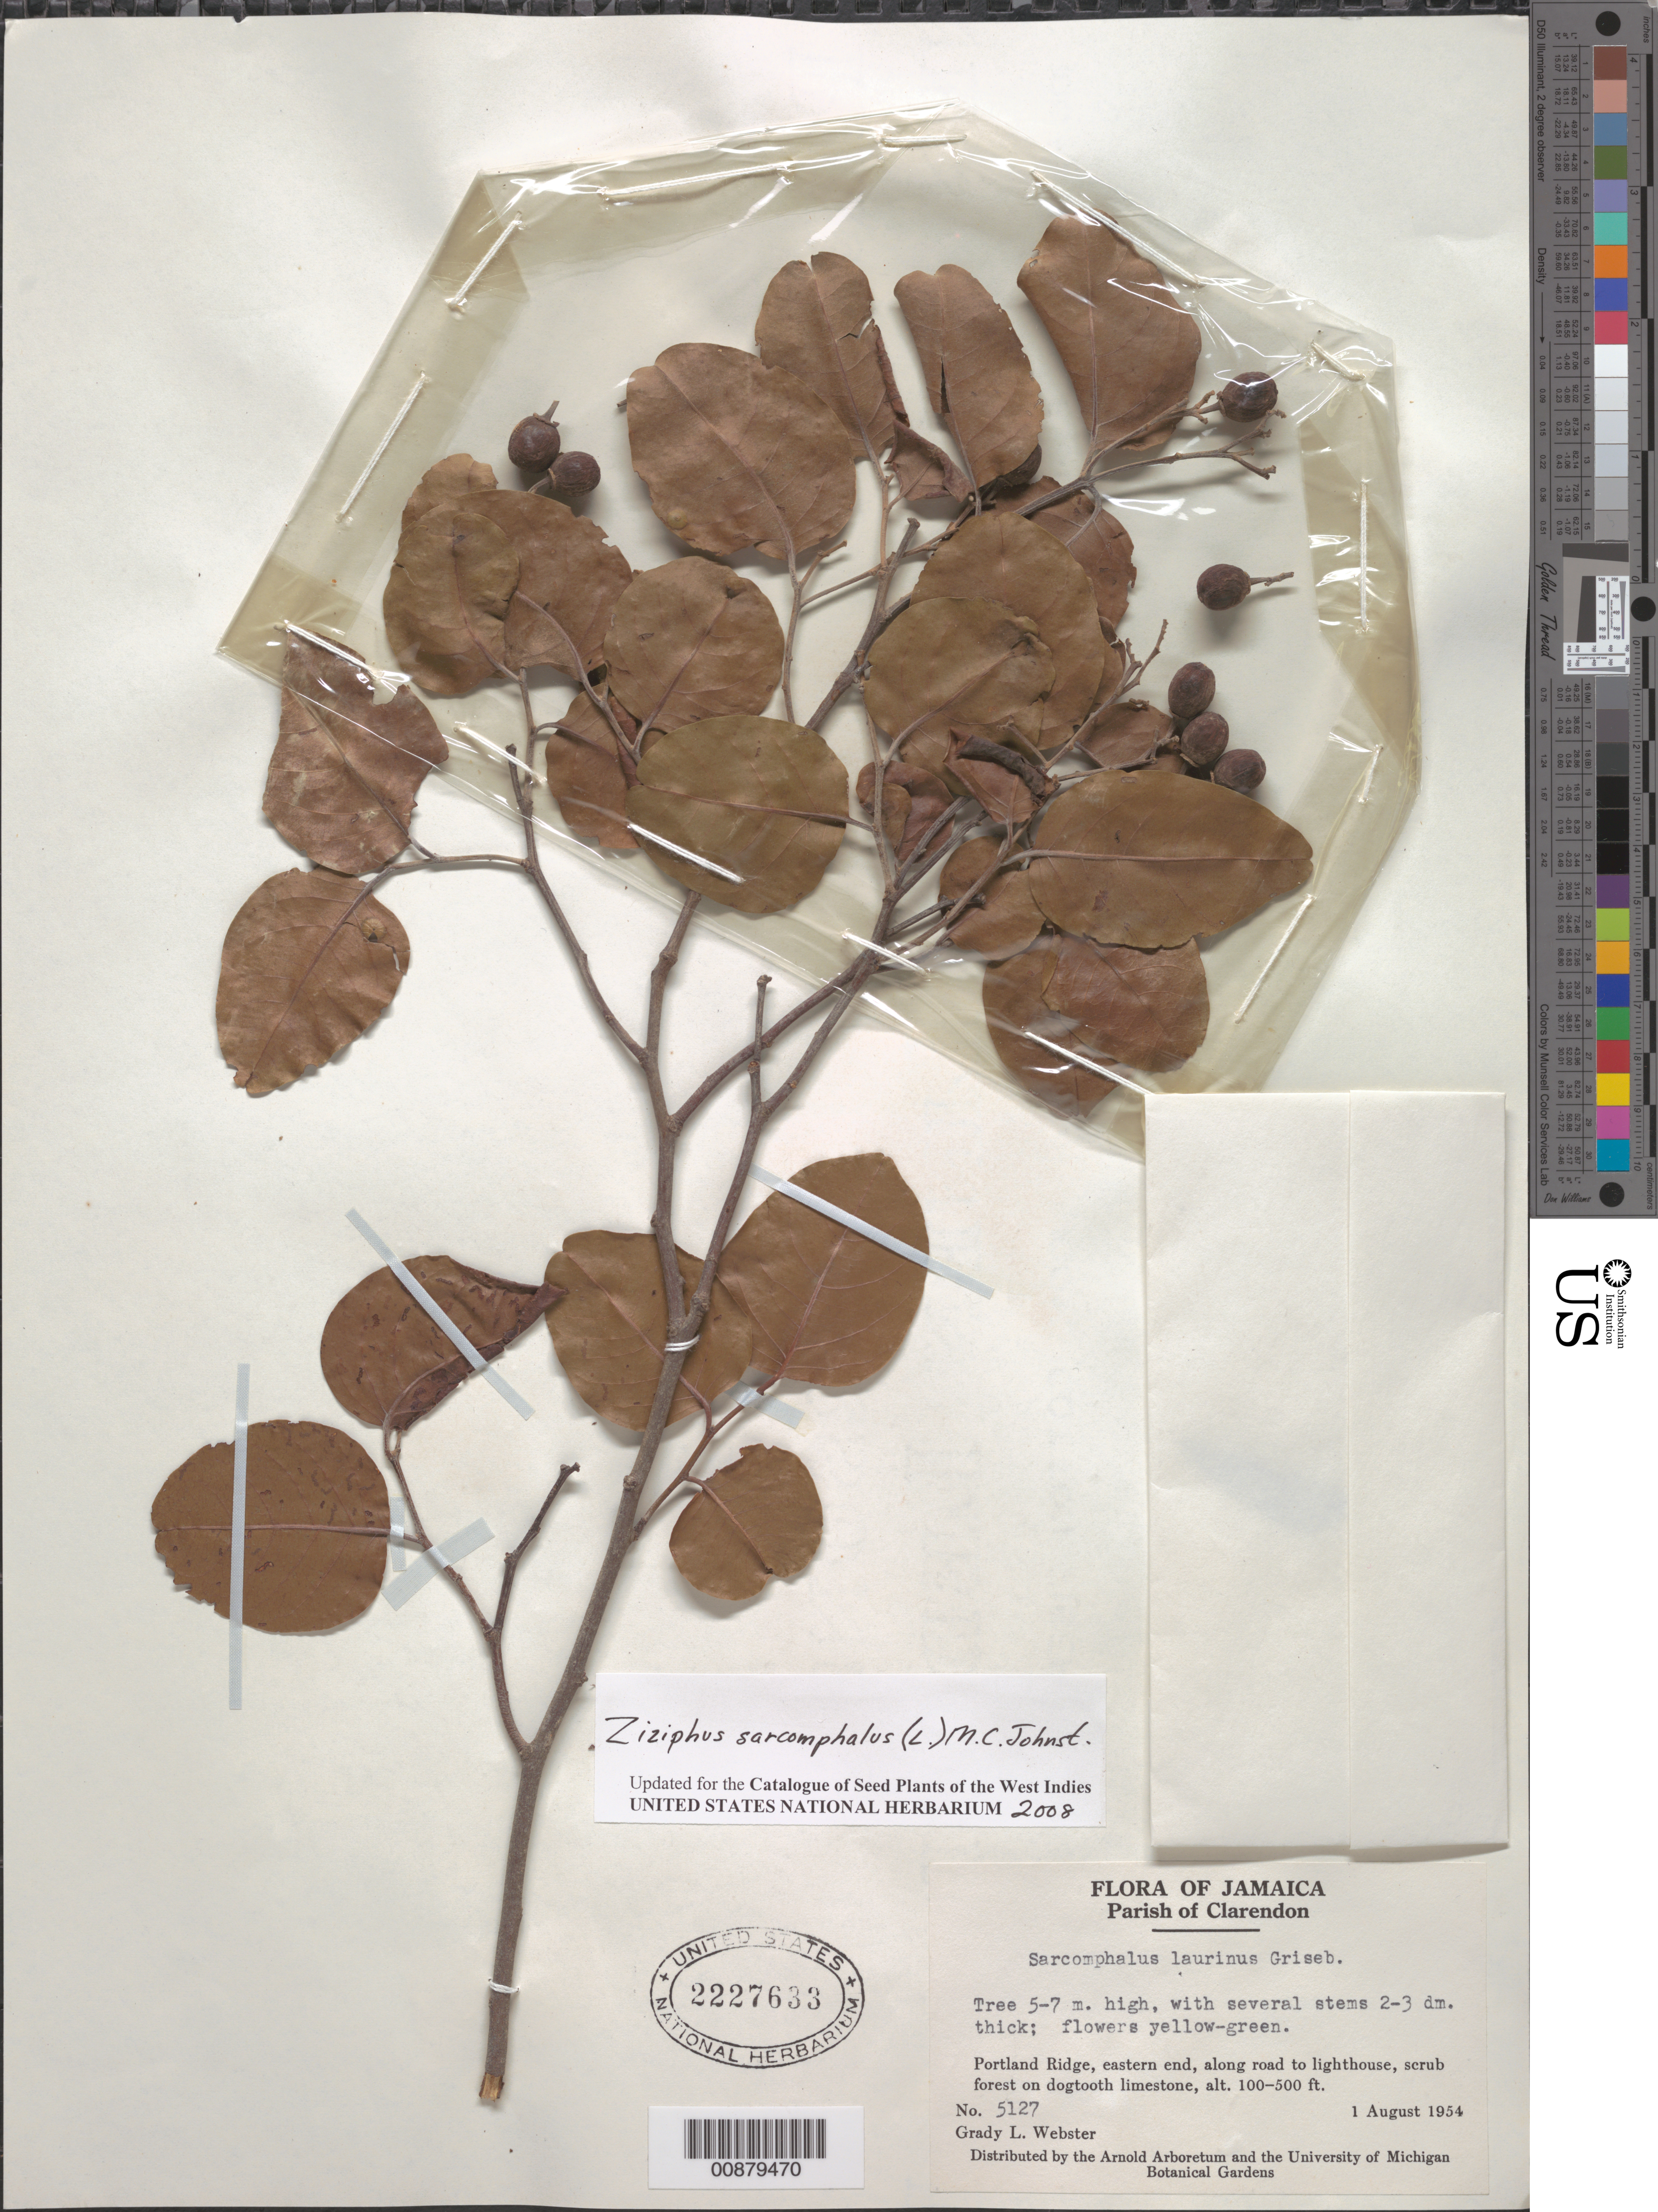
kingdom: Plantae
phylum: Tracheophyta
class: Magnoliopsida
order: Rosales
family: Rhamnaceae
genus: Sarcomphalus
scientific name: Sarcomphalus laurinus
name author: Griseb.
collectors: G. L. Webster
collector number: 5127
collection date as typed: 01 Mar 1954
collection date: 1954-03-01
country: Jamaica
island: Jamaica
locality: Portland Ridge, eastern end, along road to lighthouse.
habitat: Scrub forest on dogtooth limestone.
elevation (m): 30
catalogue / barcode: US 2227633